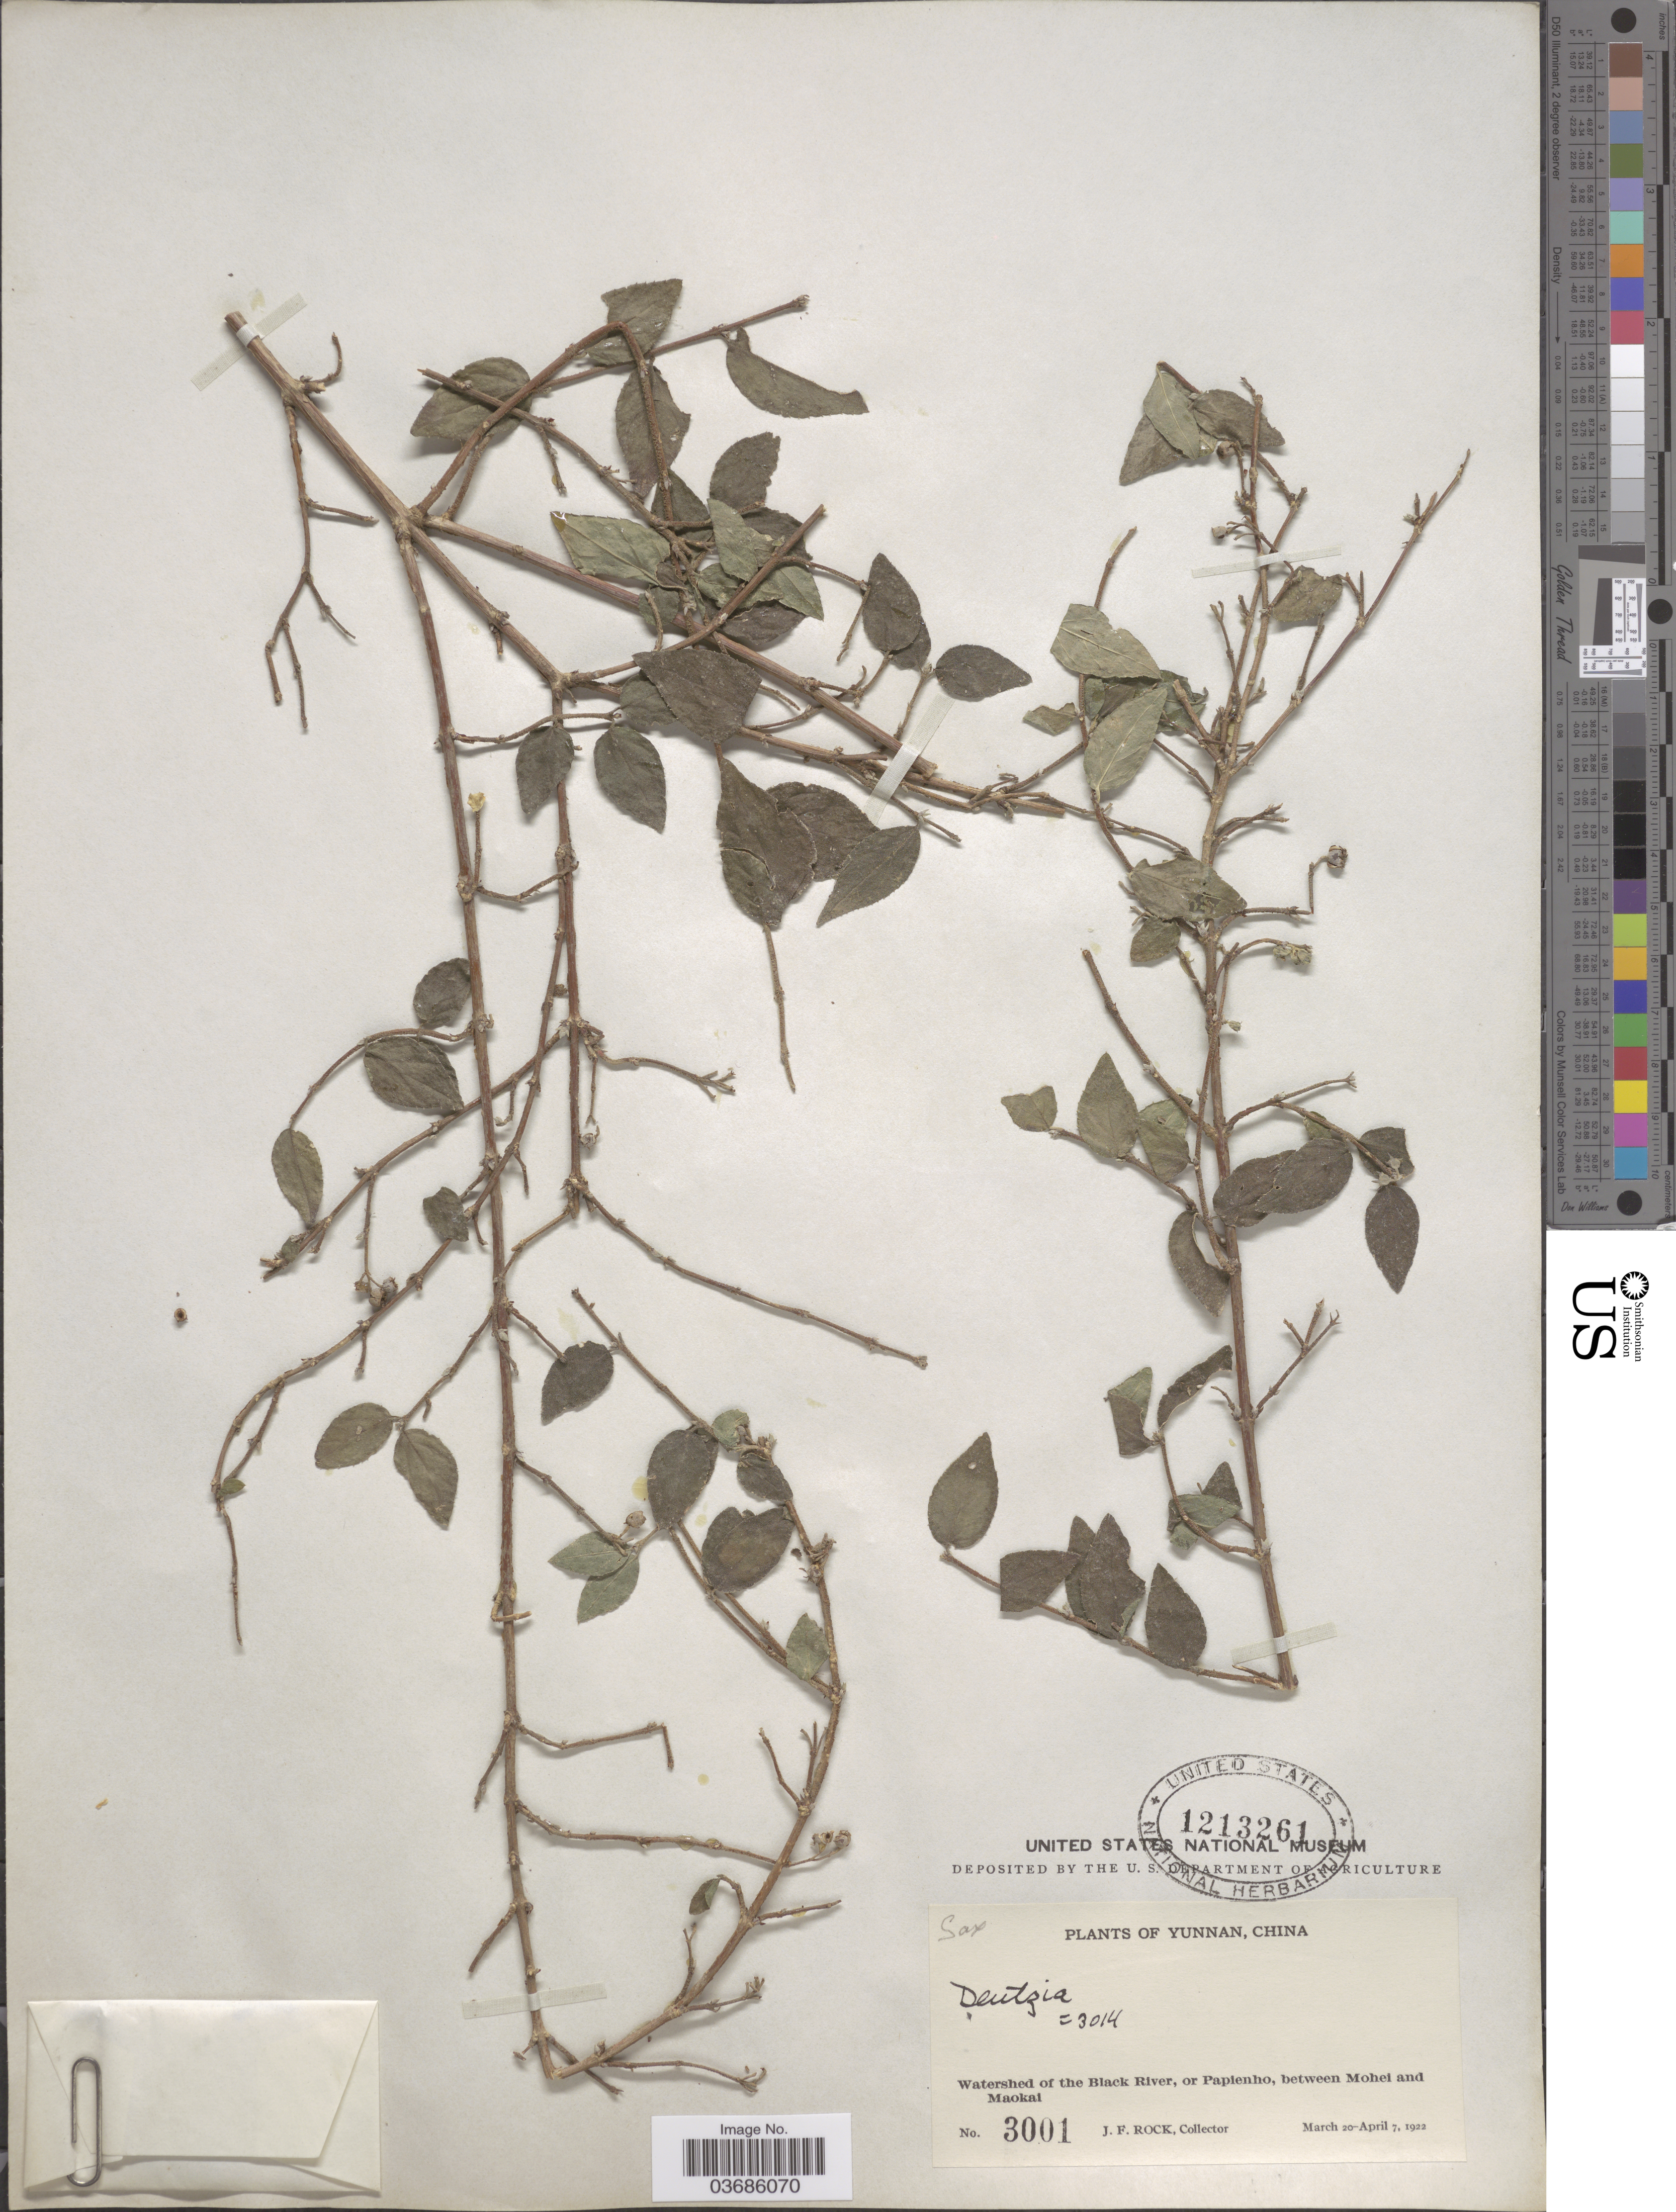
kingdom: Plantae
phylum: Tracheophyta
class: Magnoliopsida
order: Cornales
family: Hydrangeaceae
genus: Deutzia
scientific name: Deutzia sp.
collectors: J. Rock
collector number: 3001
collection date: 1922-03-20/1922-04-07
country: China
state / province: Yunnan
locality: Watershed of the Black River, or Papienho, between Mohei and Maokai.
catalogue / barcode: US 1213261